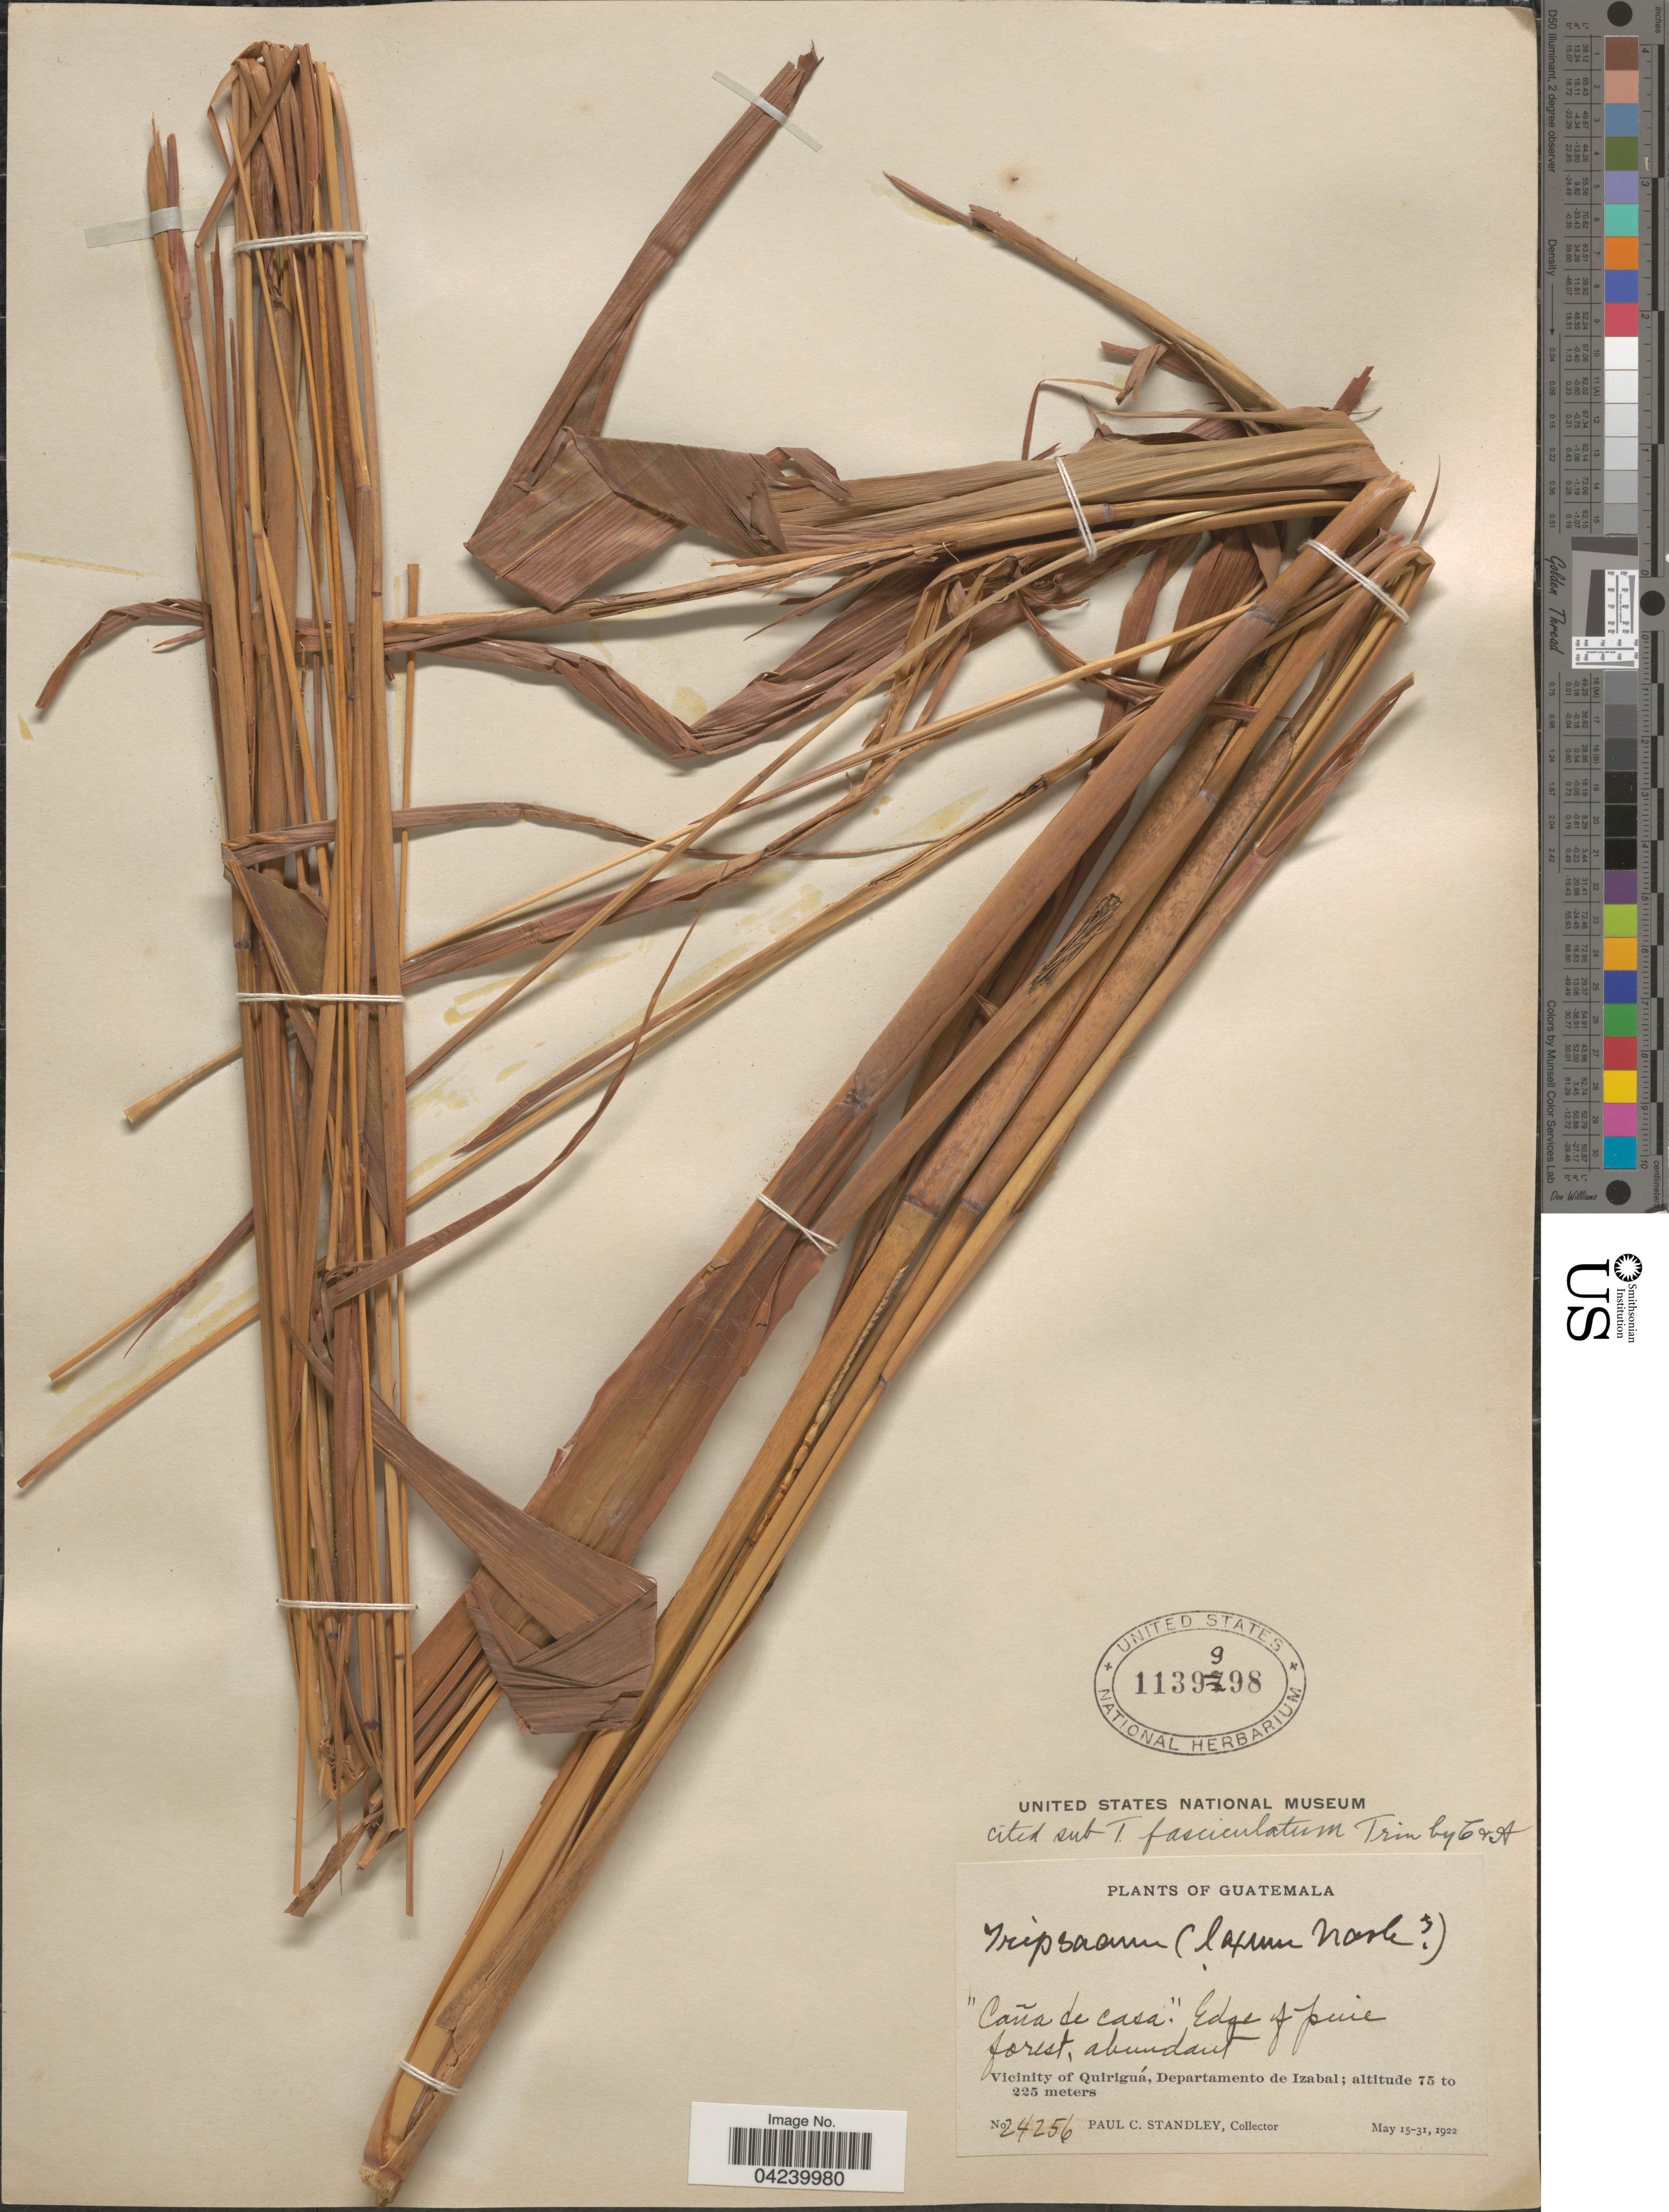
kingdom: Plantae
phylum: Tracheophyta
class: Liliopsida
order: Poales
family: Poaceae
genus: Tripsacum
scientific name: Tripsacum laxum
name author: Nash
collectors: P. C. Standley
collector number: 24256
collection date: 1922-05-15/1922-05-31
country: Guatemala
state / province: Izabal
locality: Caña de casa.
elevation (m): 75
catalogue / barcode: US 1139998